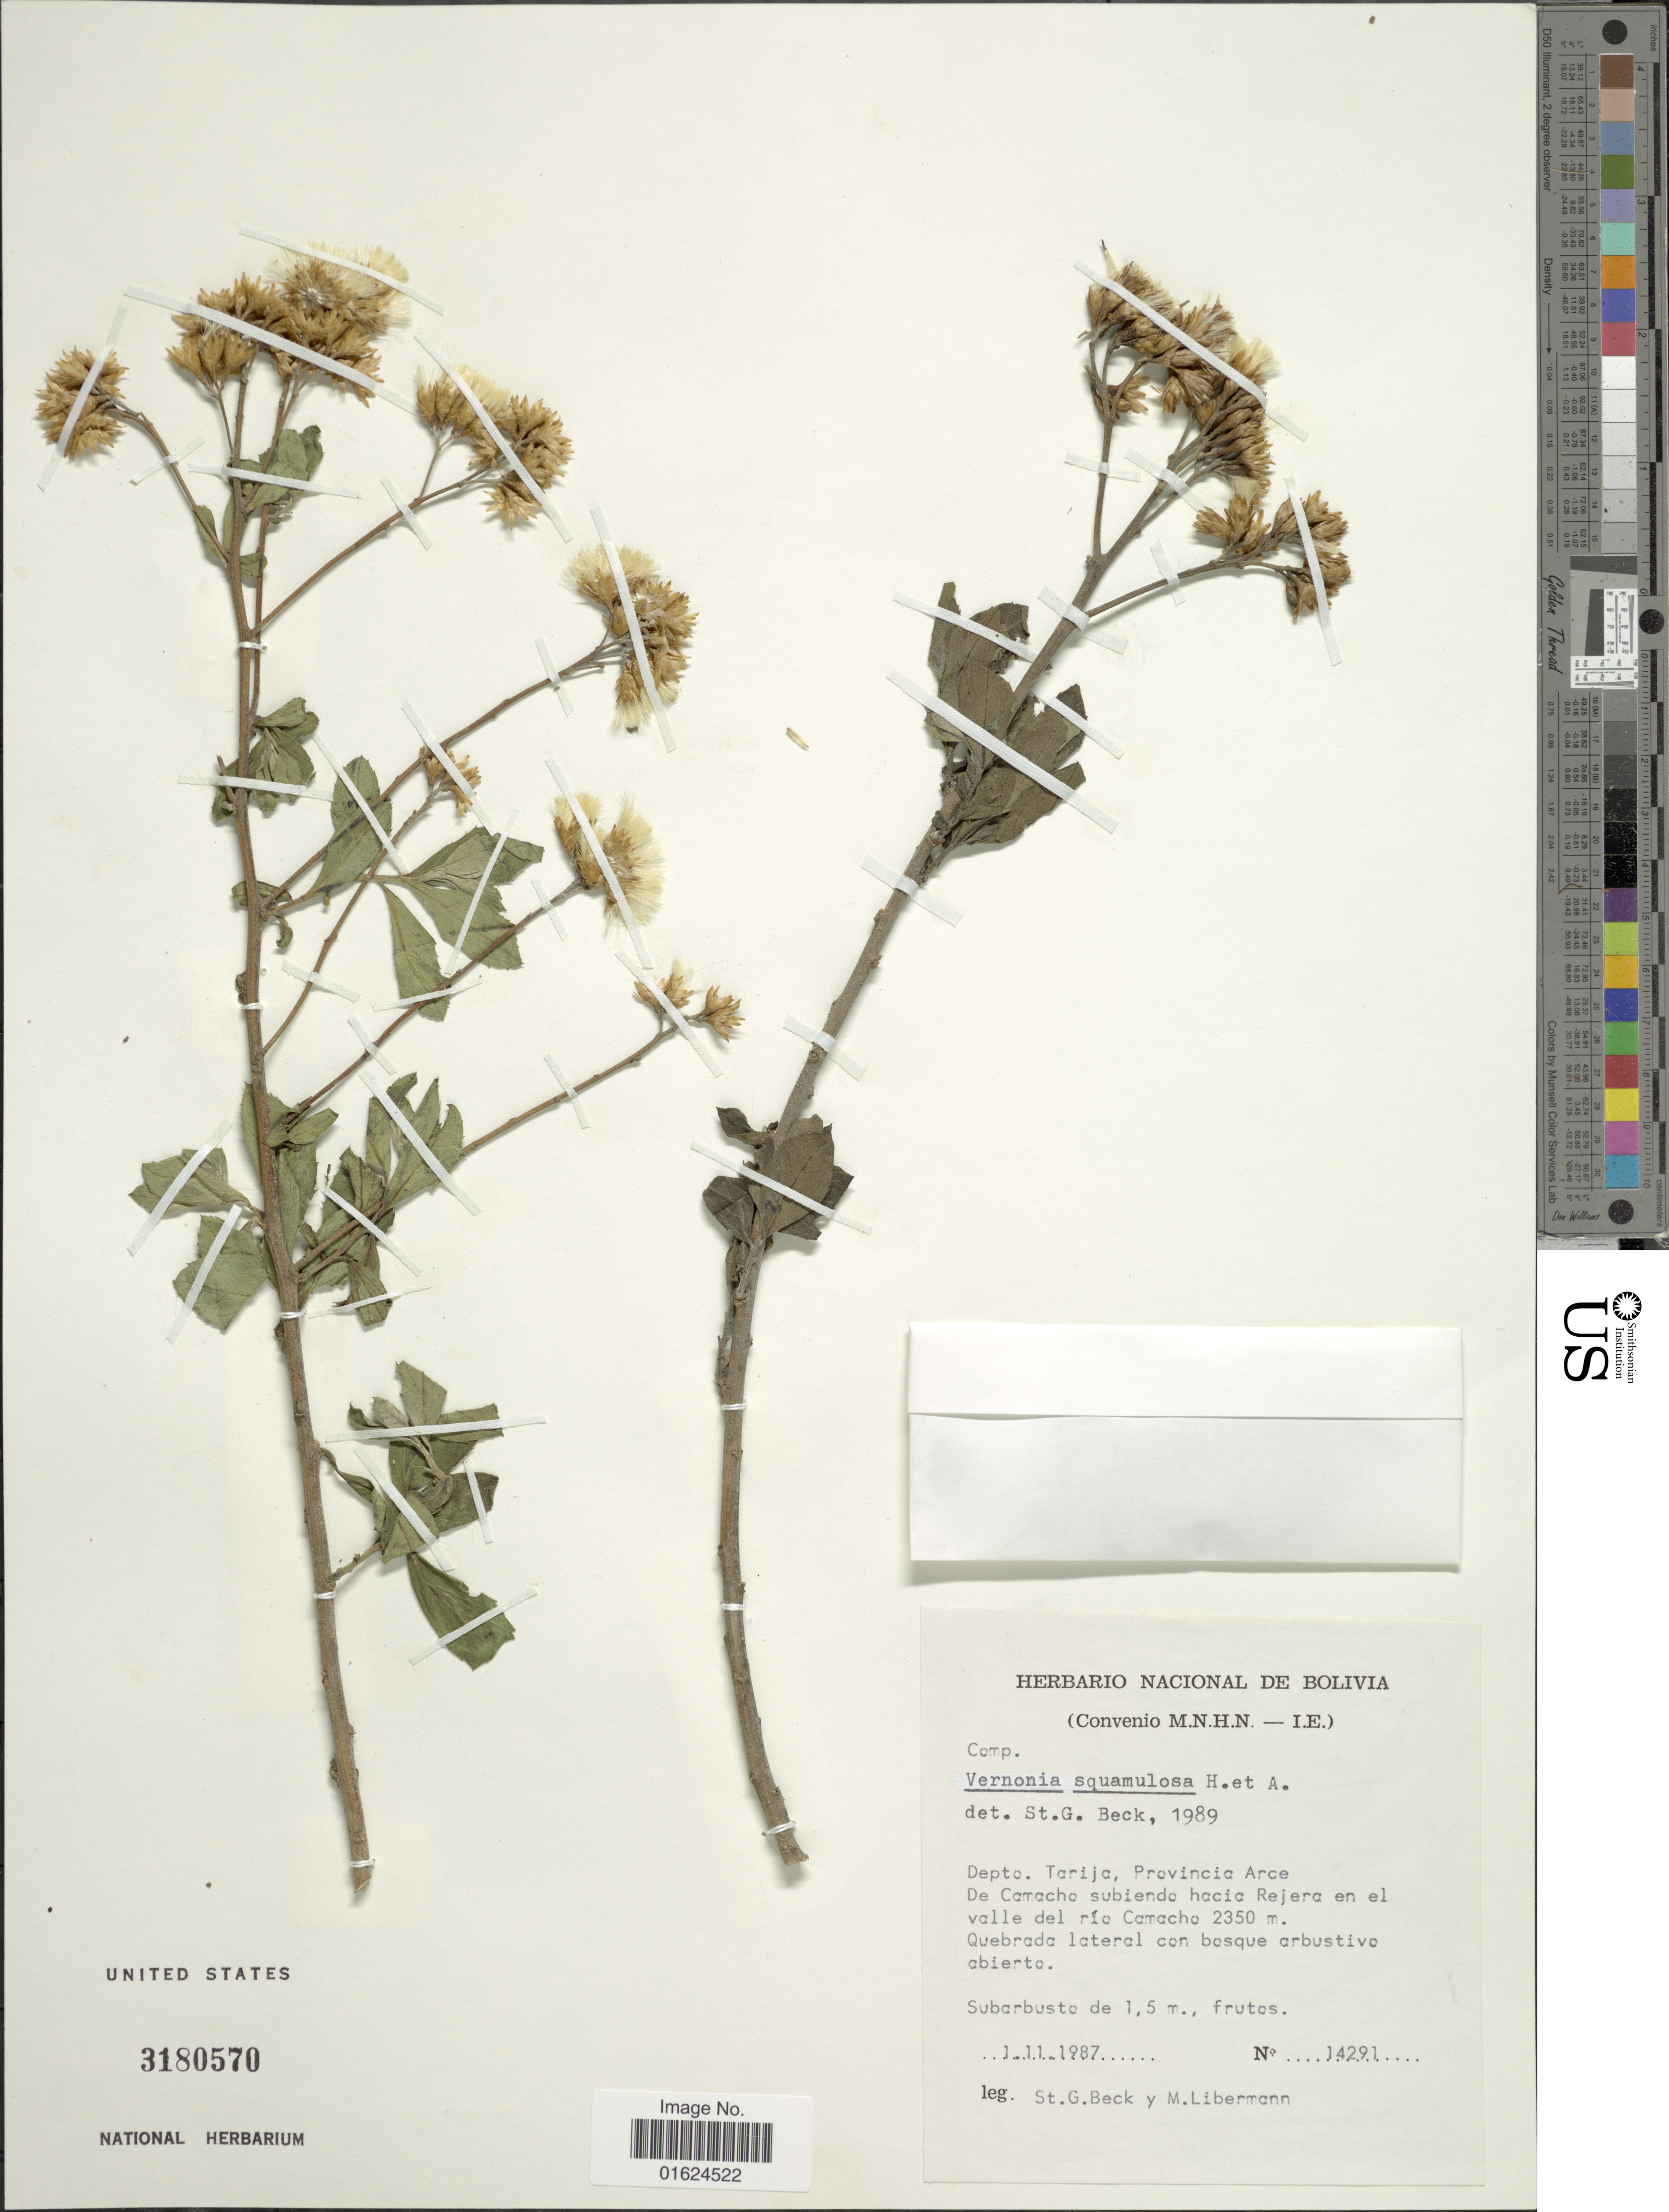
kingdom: Plantae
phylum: Tracheophyta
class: Magnoliopsida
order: Asterales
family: Asteraceae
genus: Vernonanthura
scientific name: Vernonanthura squamulosa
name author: (Hook. & Arn.) H. Rob.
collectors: S. G. Beck & M. Libermann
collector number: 14291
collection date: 1987-11-01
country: Bolivia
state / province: Tarija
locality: Depto. Tarija, Provincia Arce De Camacho subiende hacia Rejera en el valle del río Camacho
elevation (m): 2350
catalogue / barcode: US 3180570